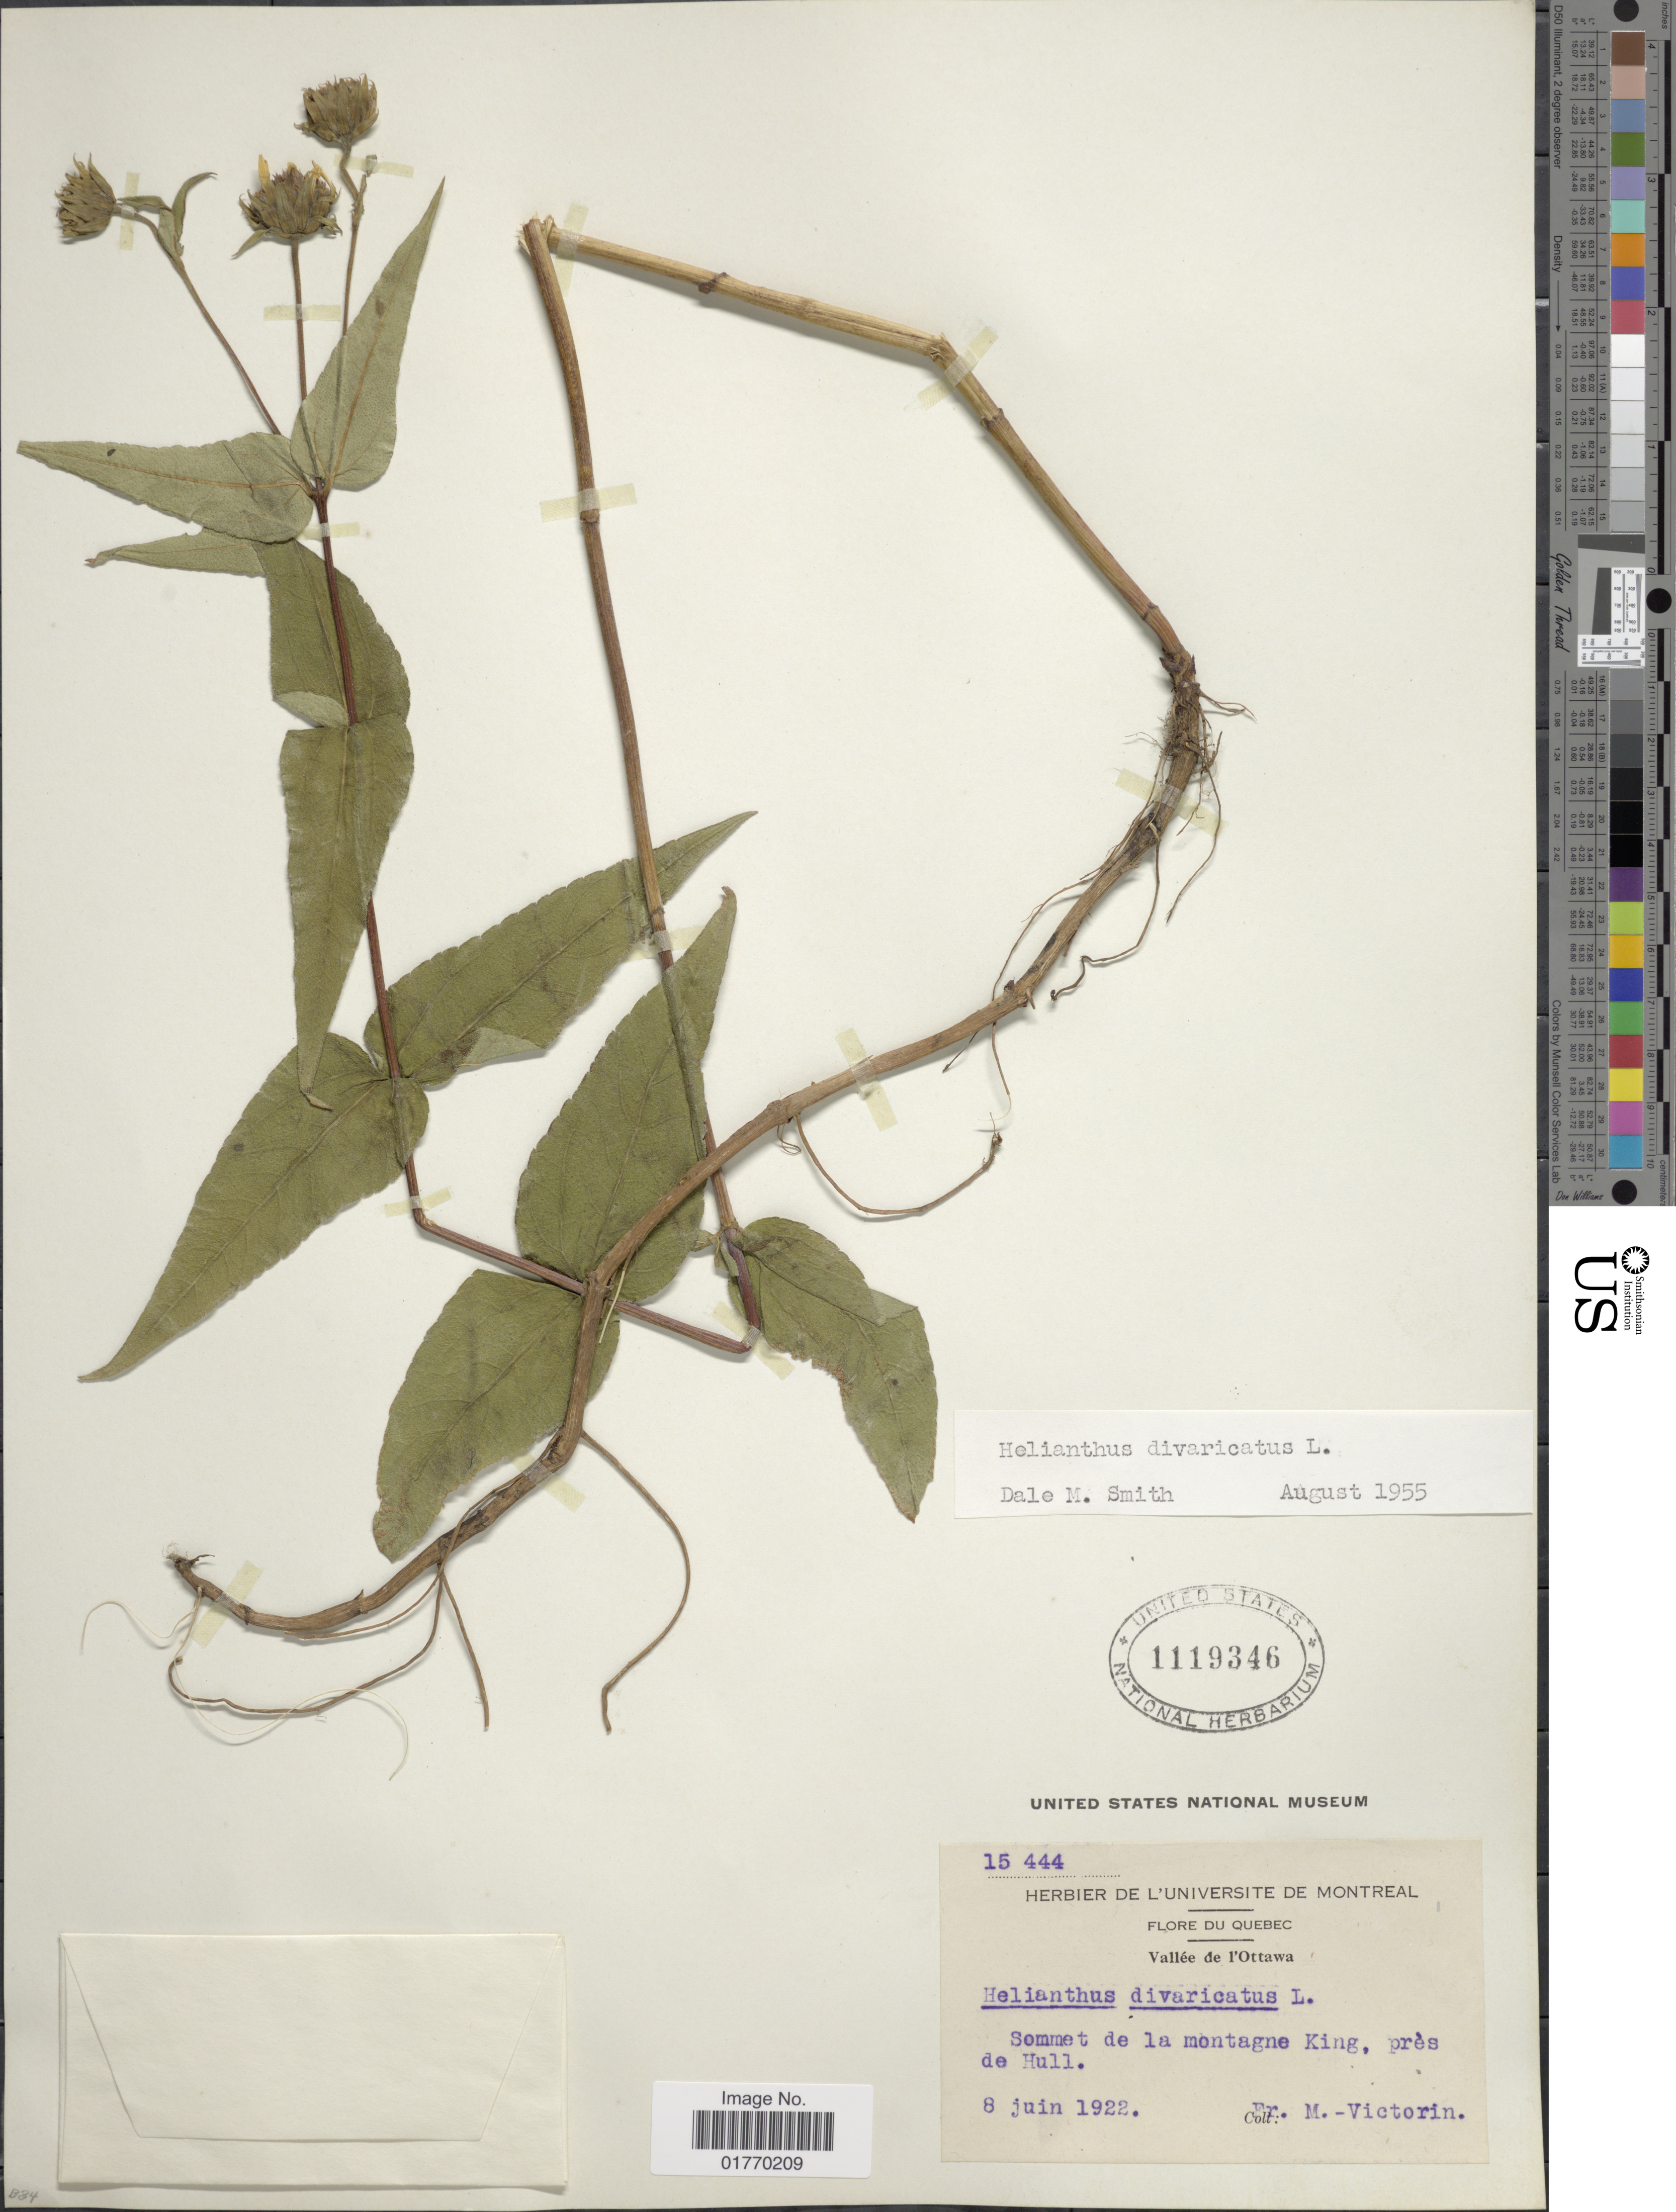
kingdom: Plantae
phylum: Tracheophyta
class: Magnoliopsida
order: Asterales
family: Asteraceae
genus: Helianthus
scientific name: Helianthus divaricatus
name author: L.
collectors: Fr. Marie-Victorin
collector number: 15444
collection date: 1922-06-08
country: Canada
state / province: Quebec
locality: Valle de l' Ottawa, Sommet de la montagne King, pres de Hull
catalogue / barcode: US 1119346